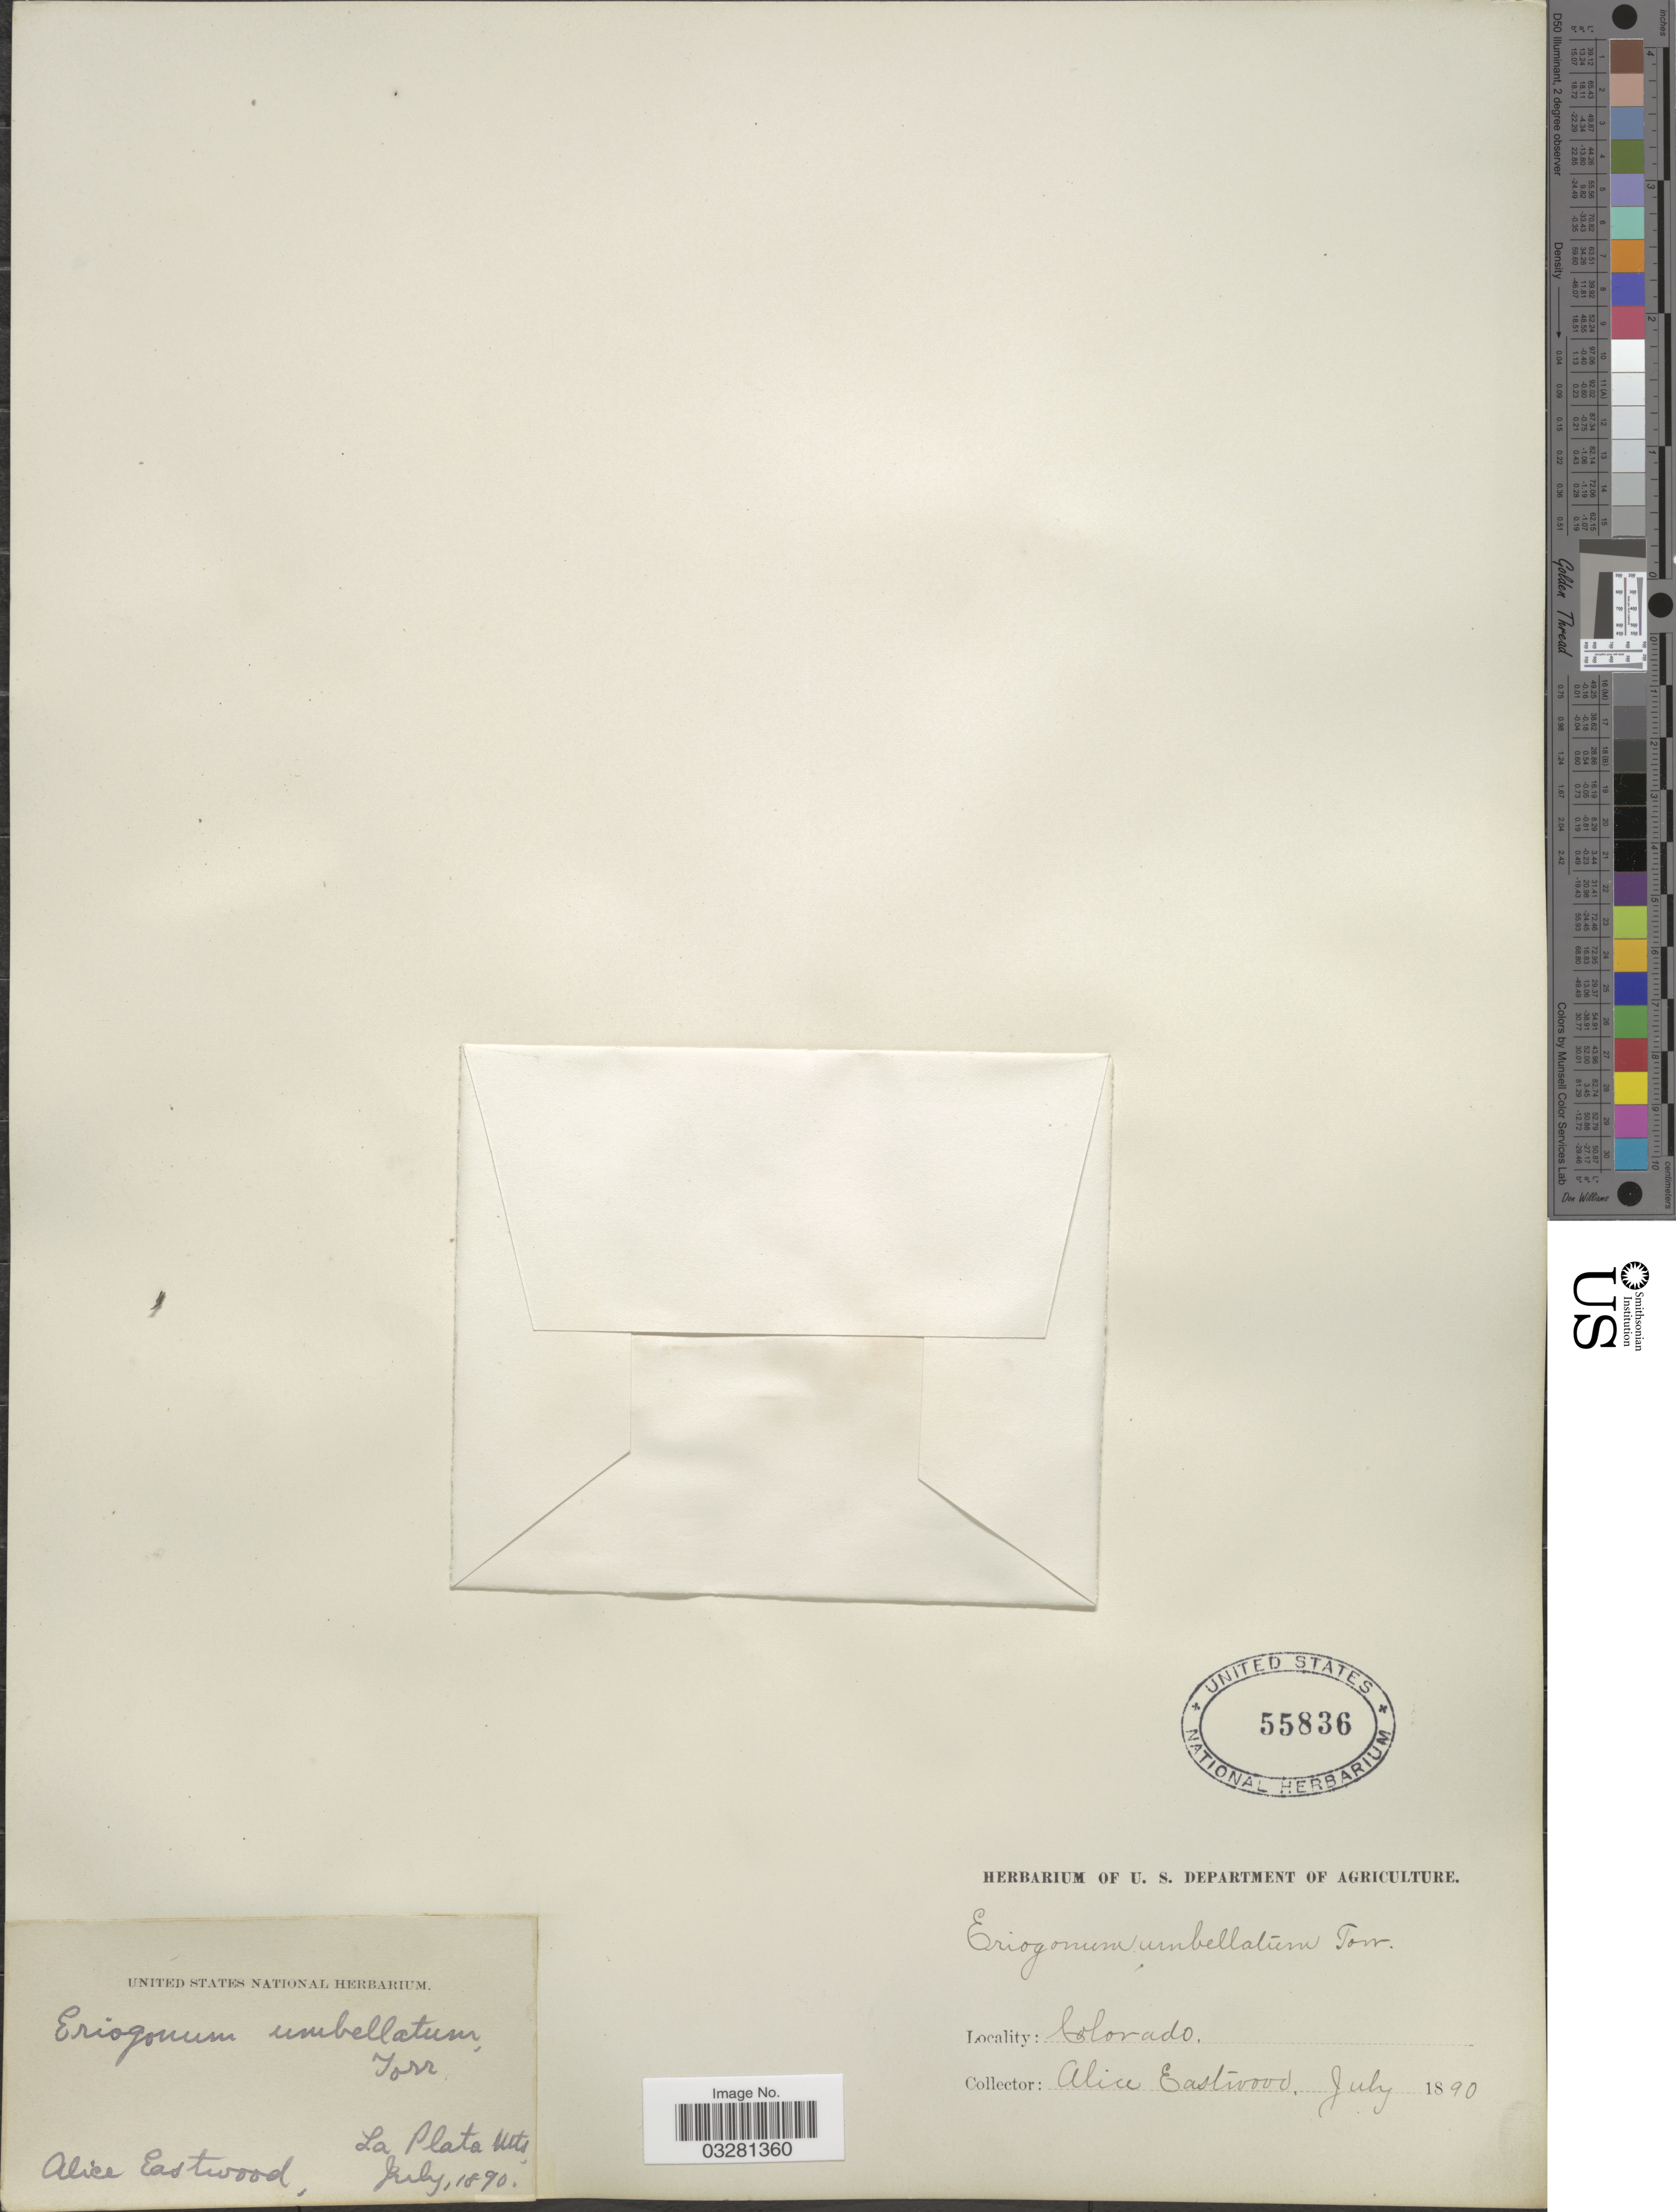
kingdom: Plantae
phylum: Tracheophyta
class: Magnoliopsida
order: Caryophyllales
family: Polygonaceae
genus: Eriogonum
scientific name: Eriogonum umbellatum var. umbellatum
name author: Torr.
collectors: A. Eastwood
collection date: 1890-07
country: United States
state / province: Colorado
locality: La Plata Mts.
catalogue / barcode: US 55836